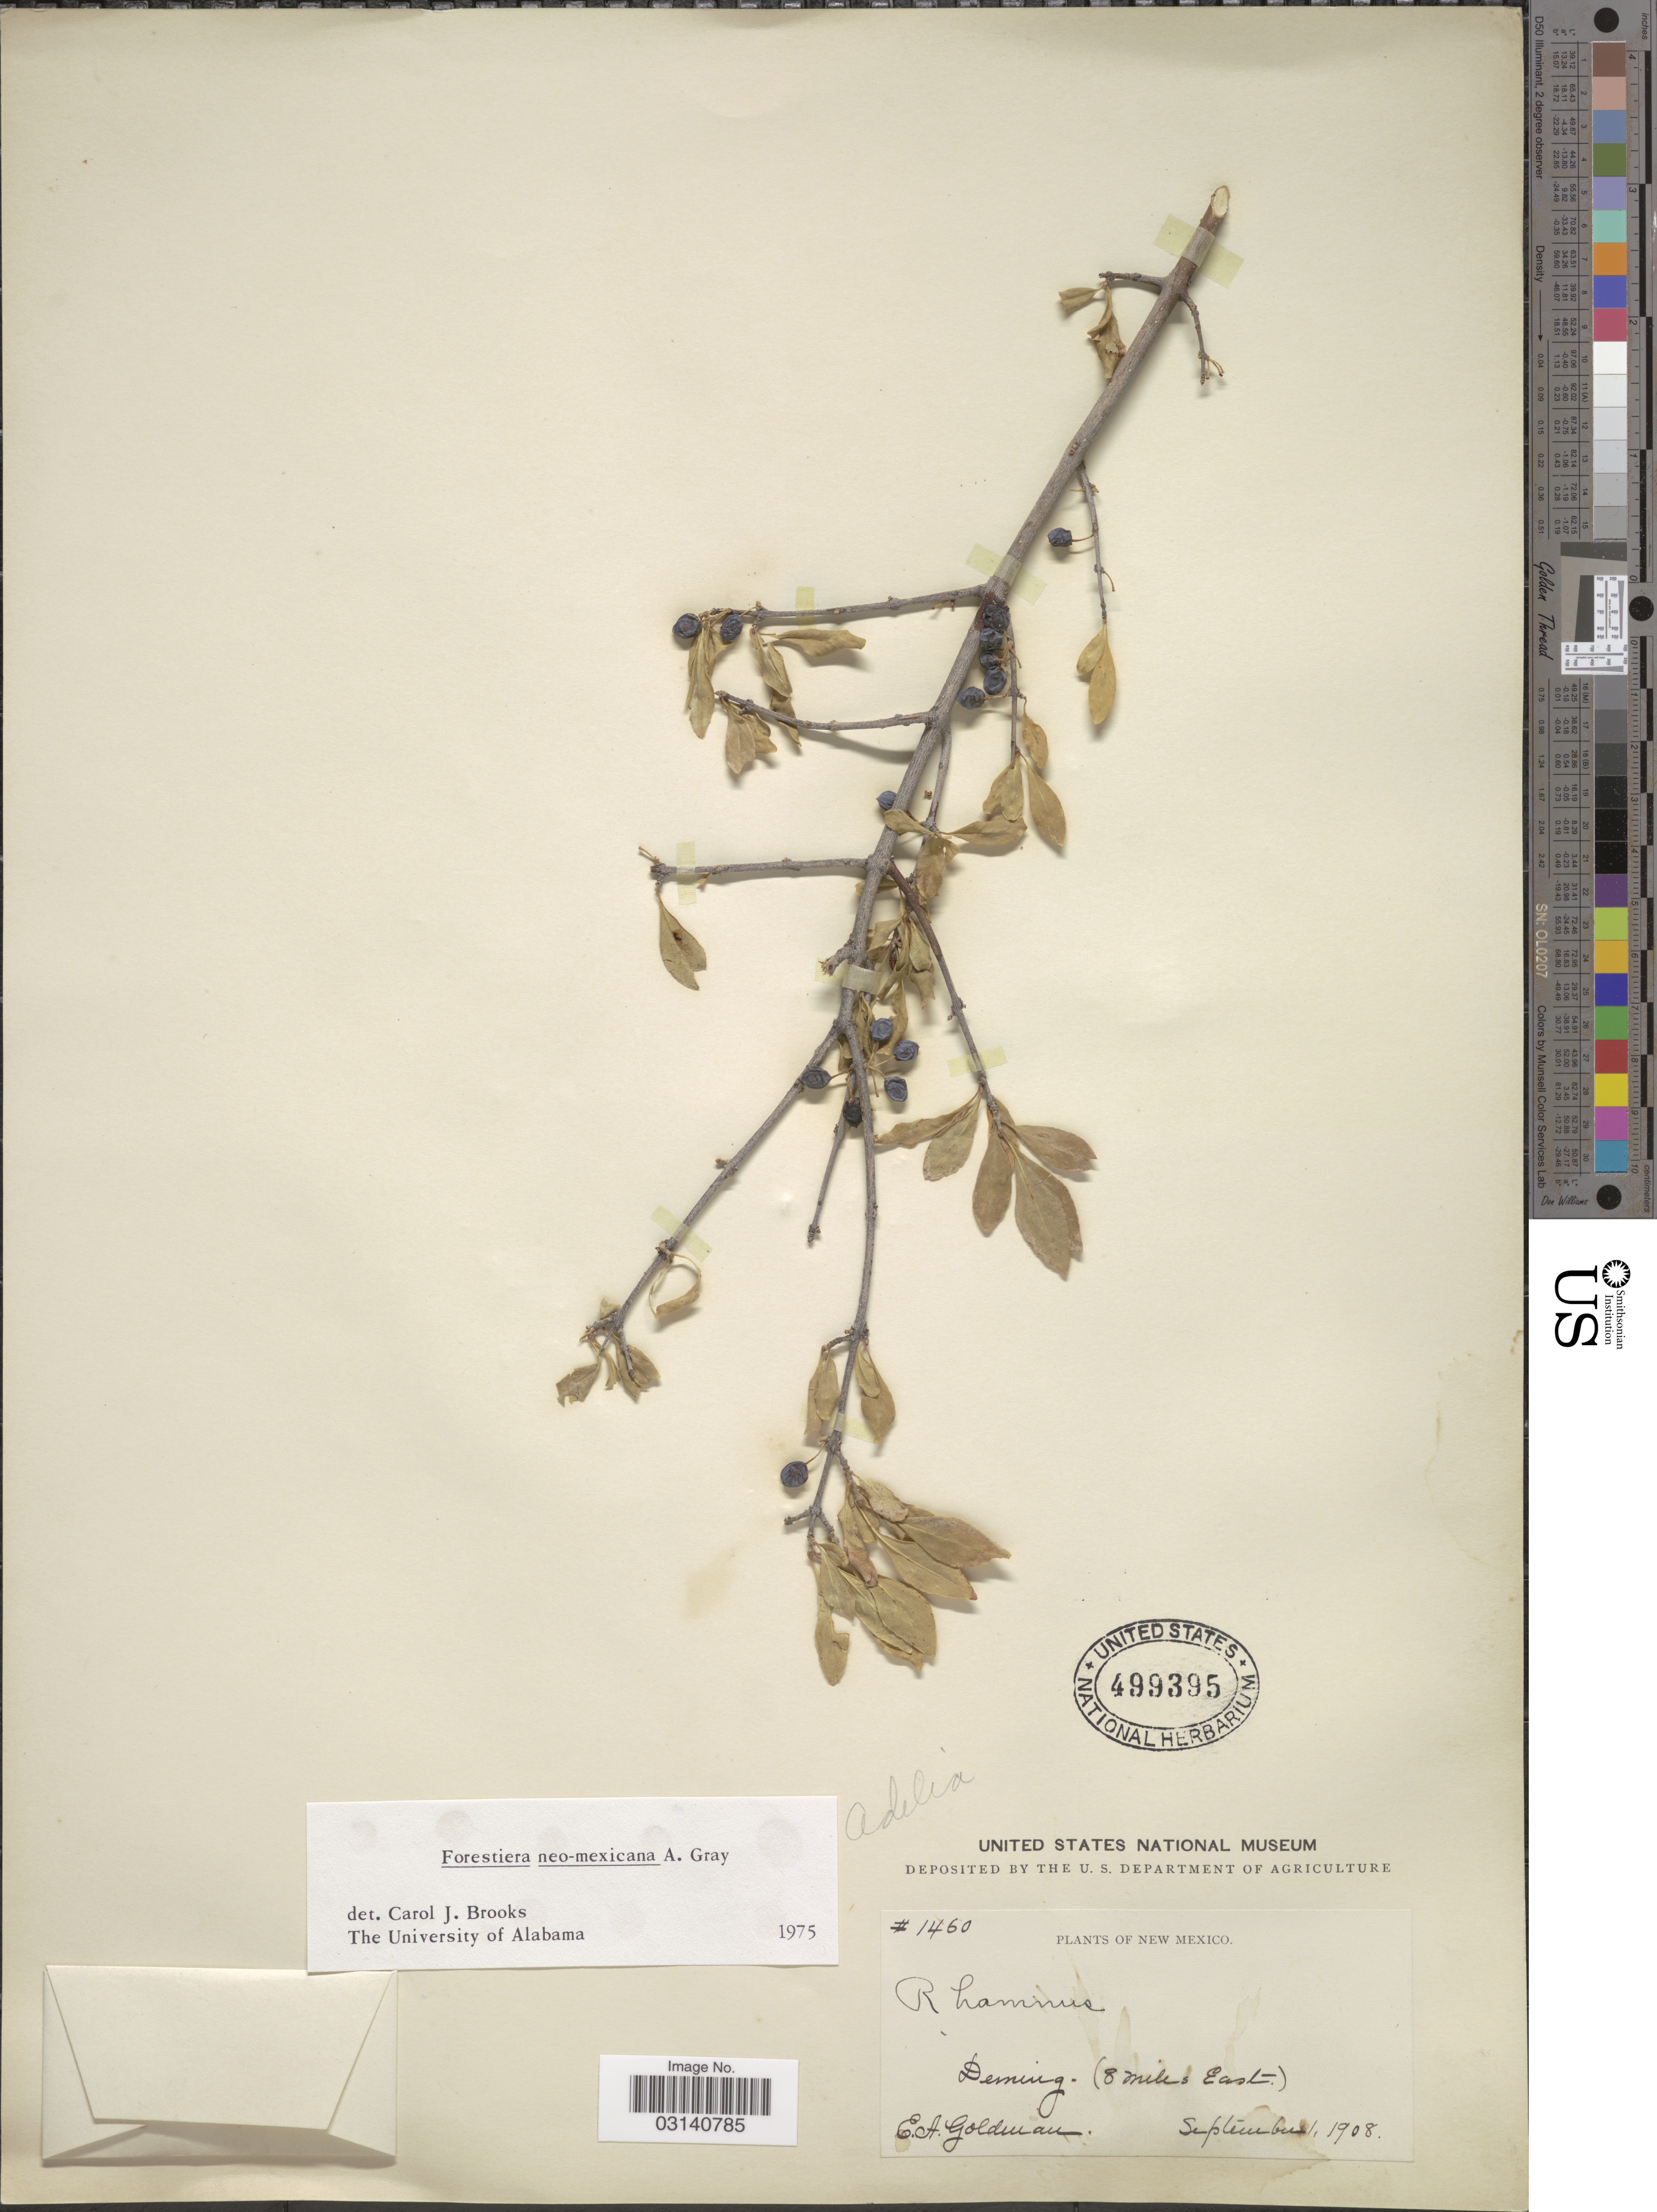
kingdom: Plantae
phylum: Tracheophyta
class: Magnoliopsida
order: Lamiales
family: Oleaceae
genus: Forestiera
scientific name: Forestiera neomexicana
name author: A. Gray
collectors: E. A. Goldman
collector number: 1460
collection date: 1908-09-01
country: United States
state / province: New Mexico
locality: Deming. (8 miles East).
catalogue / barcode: US 499395